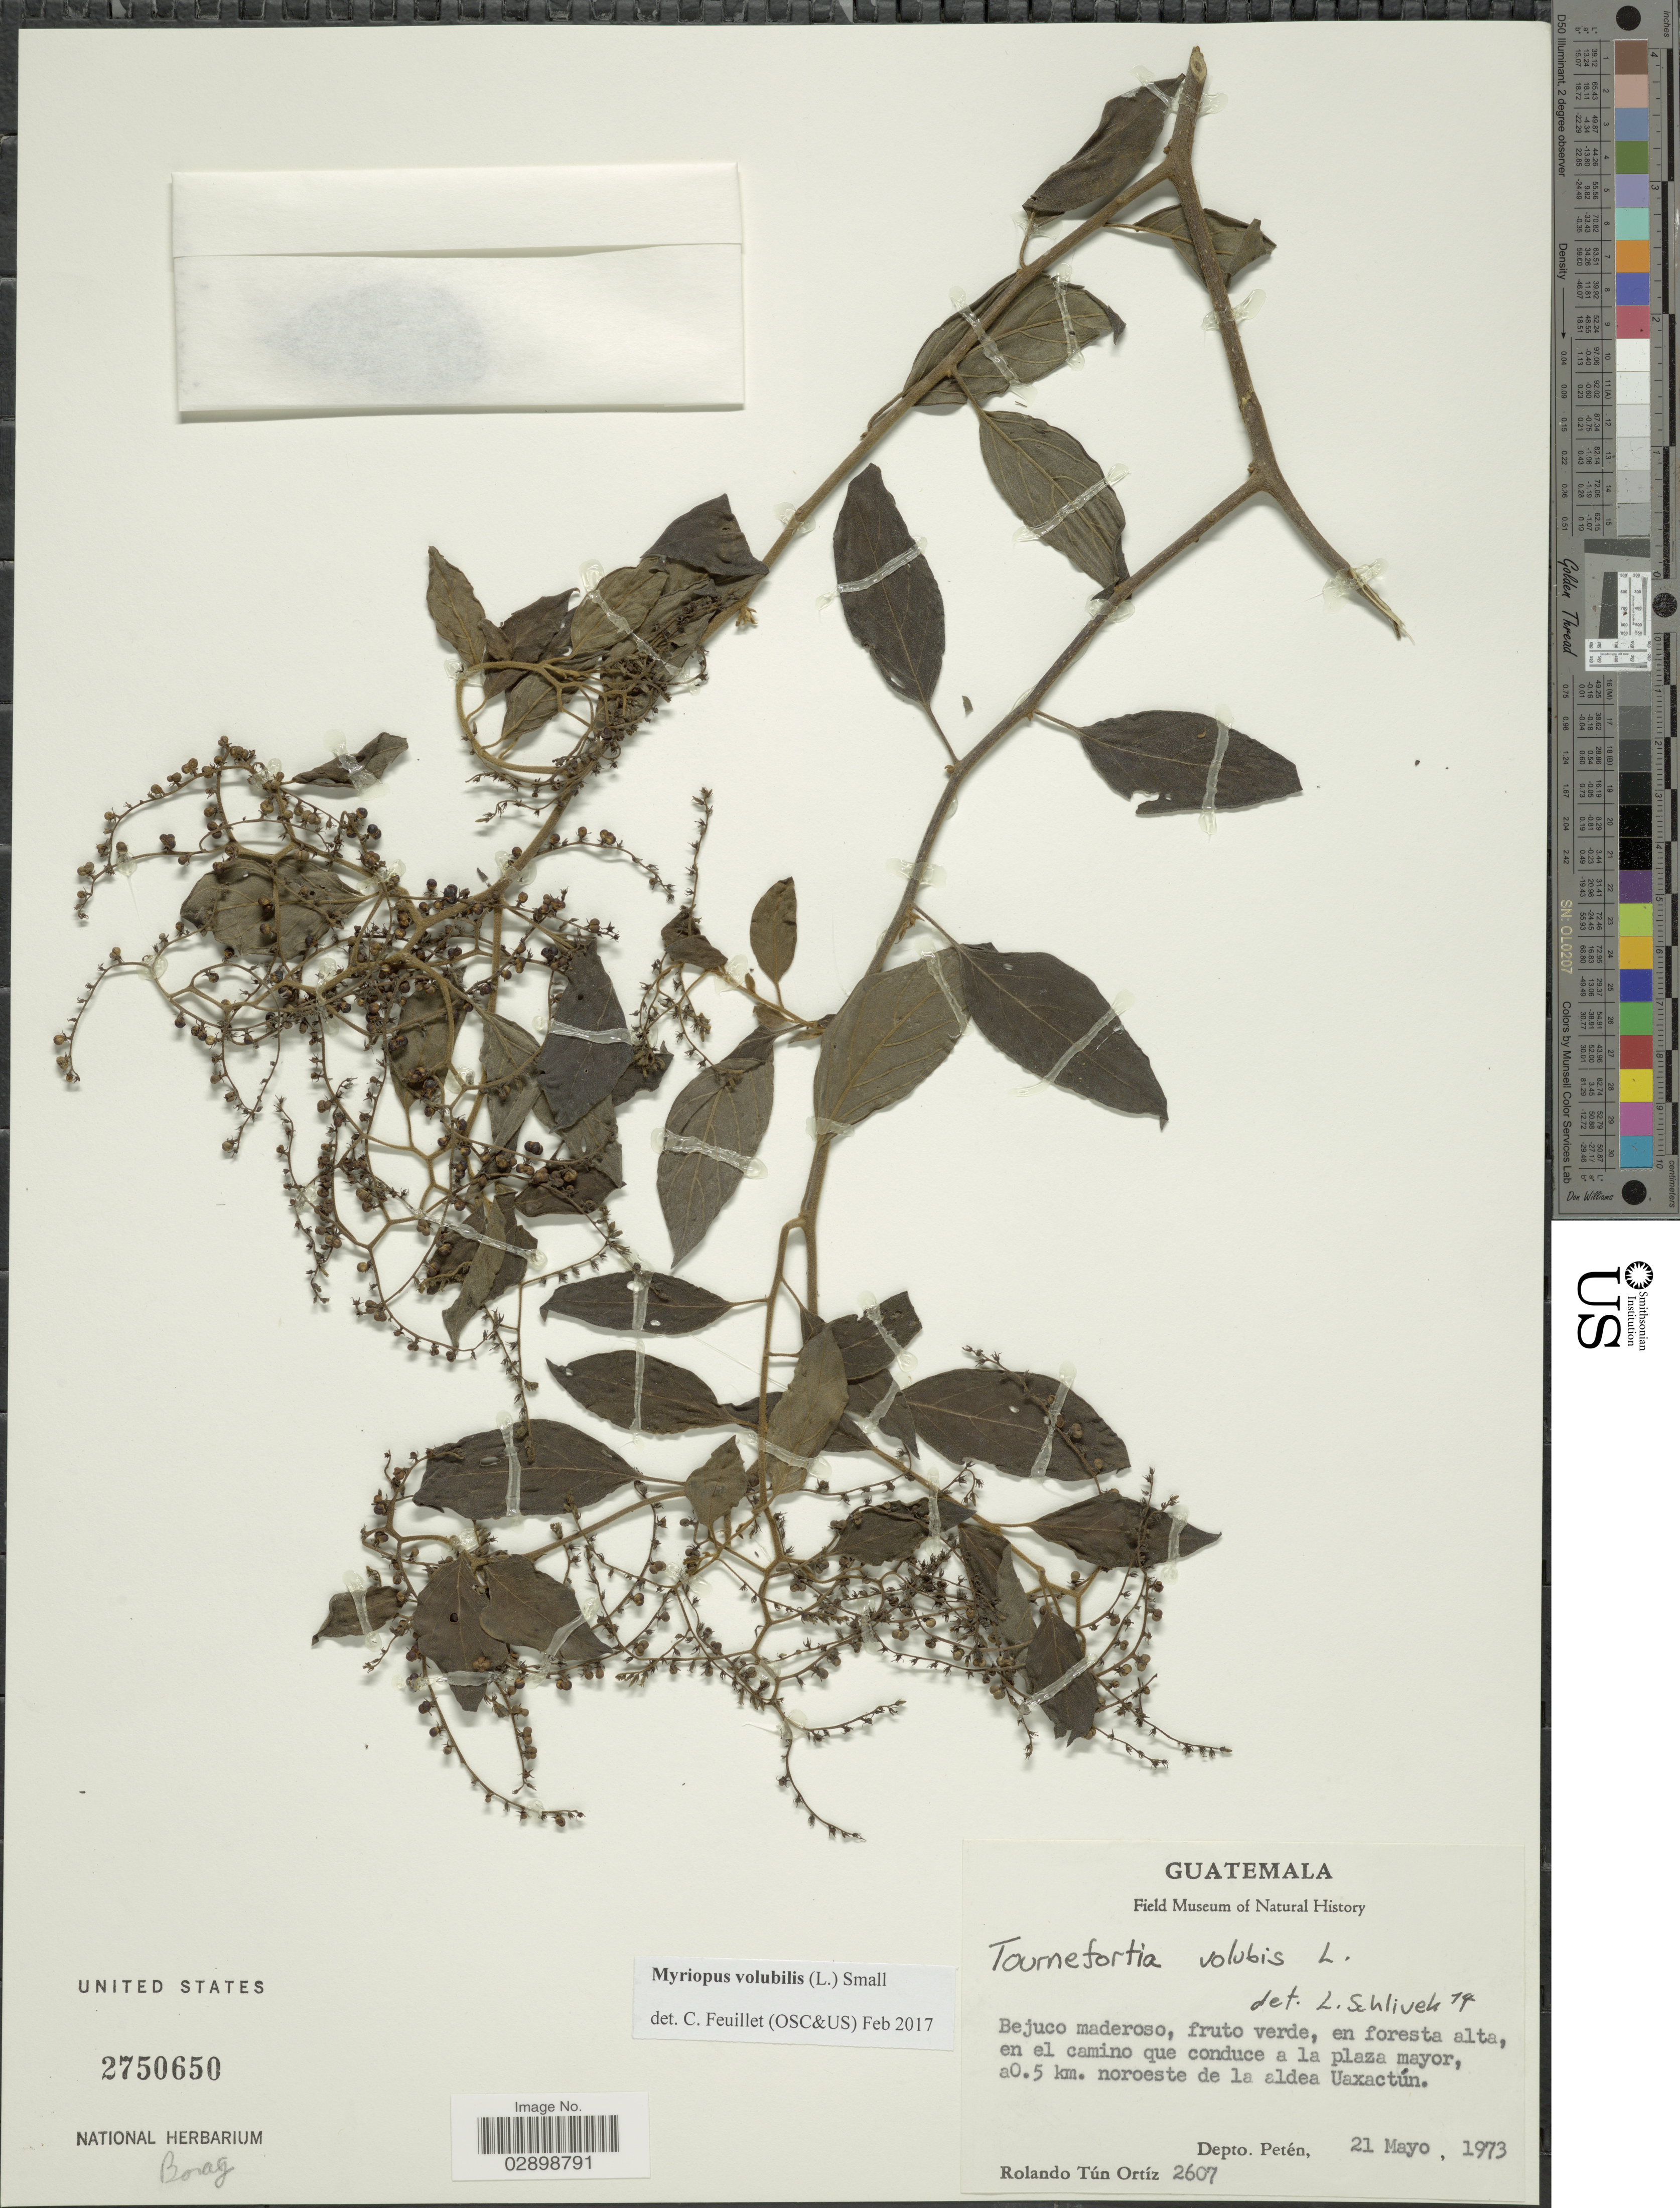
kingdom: Plantae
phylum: Tracheophyta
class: Magnoliopsida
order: Boraginales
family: Heliotropiaceae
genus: Myriopus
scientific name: Myriopus volubilis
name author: (L.) Small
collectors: R. T. Ortíz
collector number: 2607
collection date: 1973-05-21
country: Guatemala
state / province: El Petén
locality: En el camino que conduce a la plaza mayor, a0.5 km. noroeste de la aldea Uaxactún. Depto. Petén.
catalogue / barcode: US 2750650